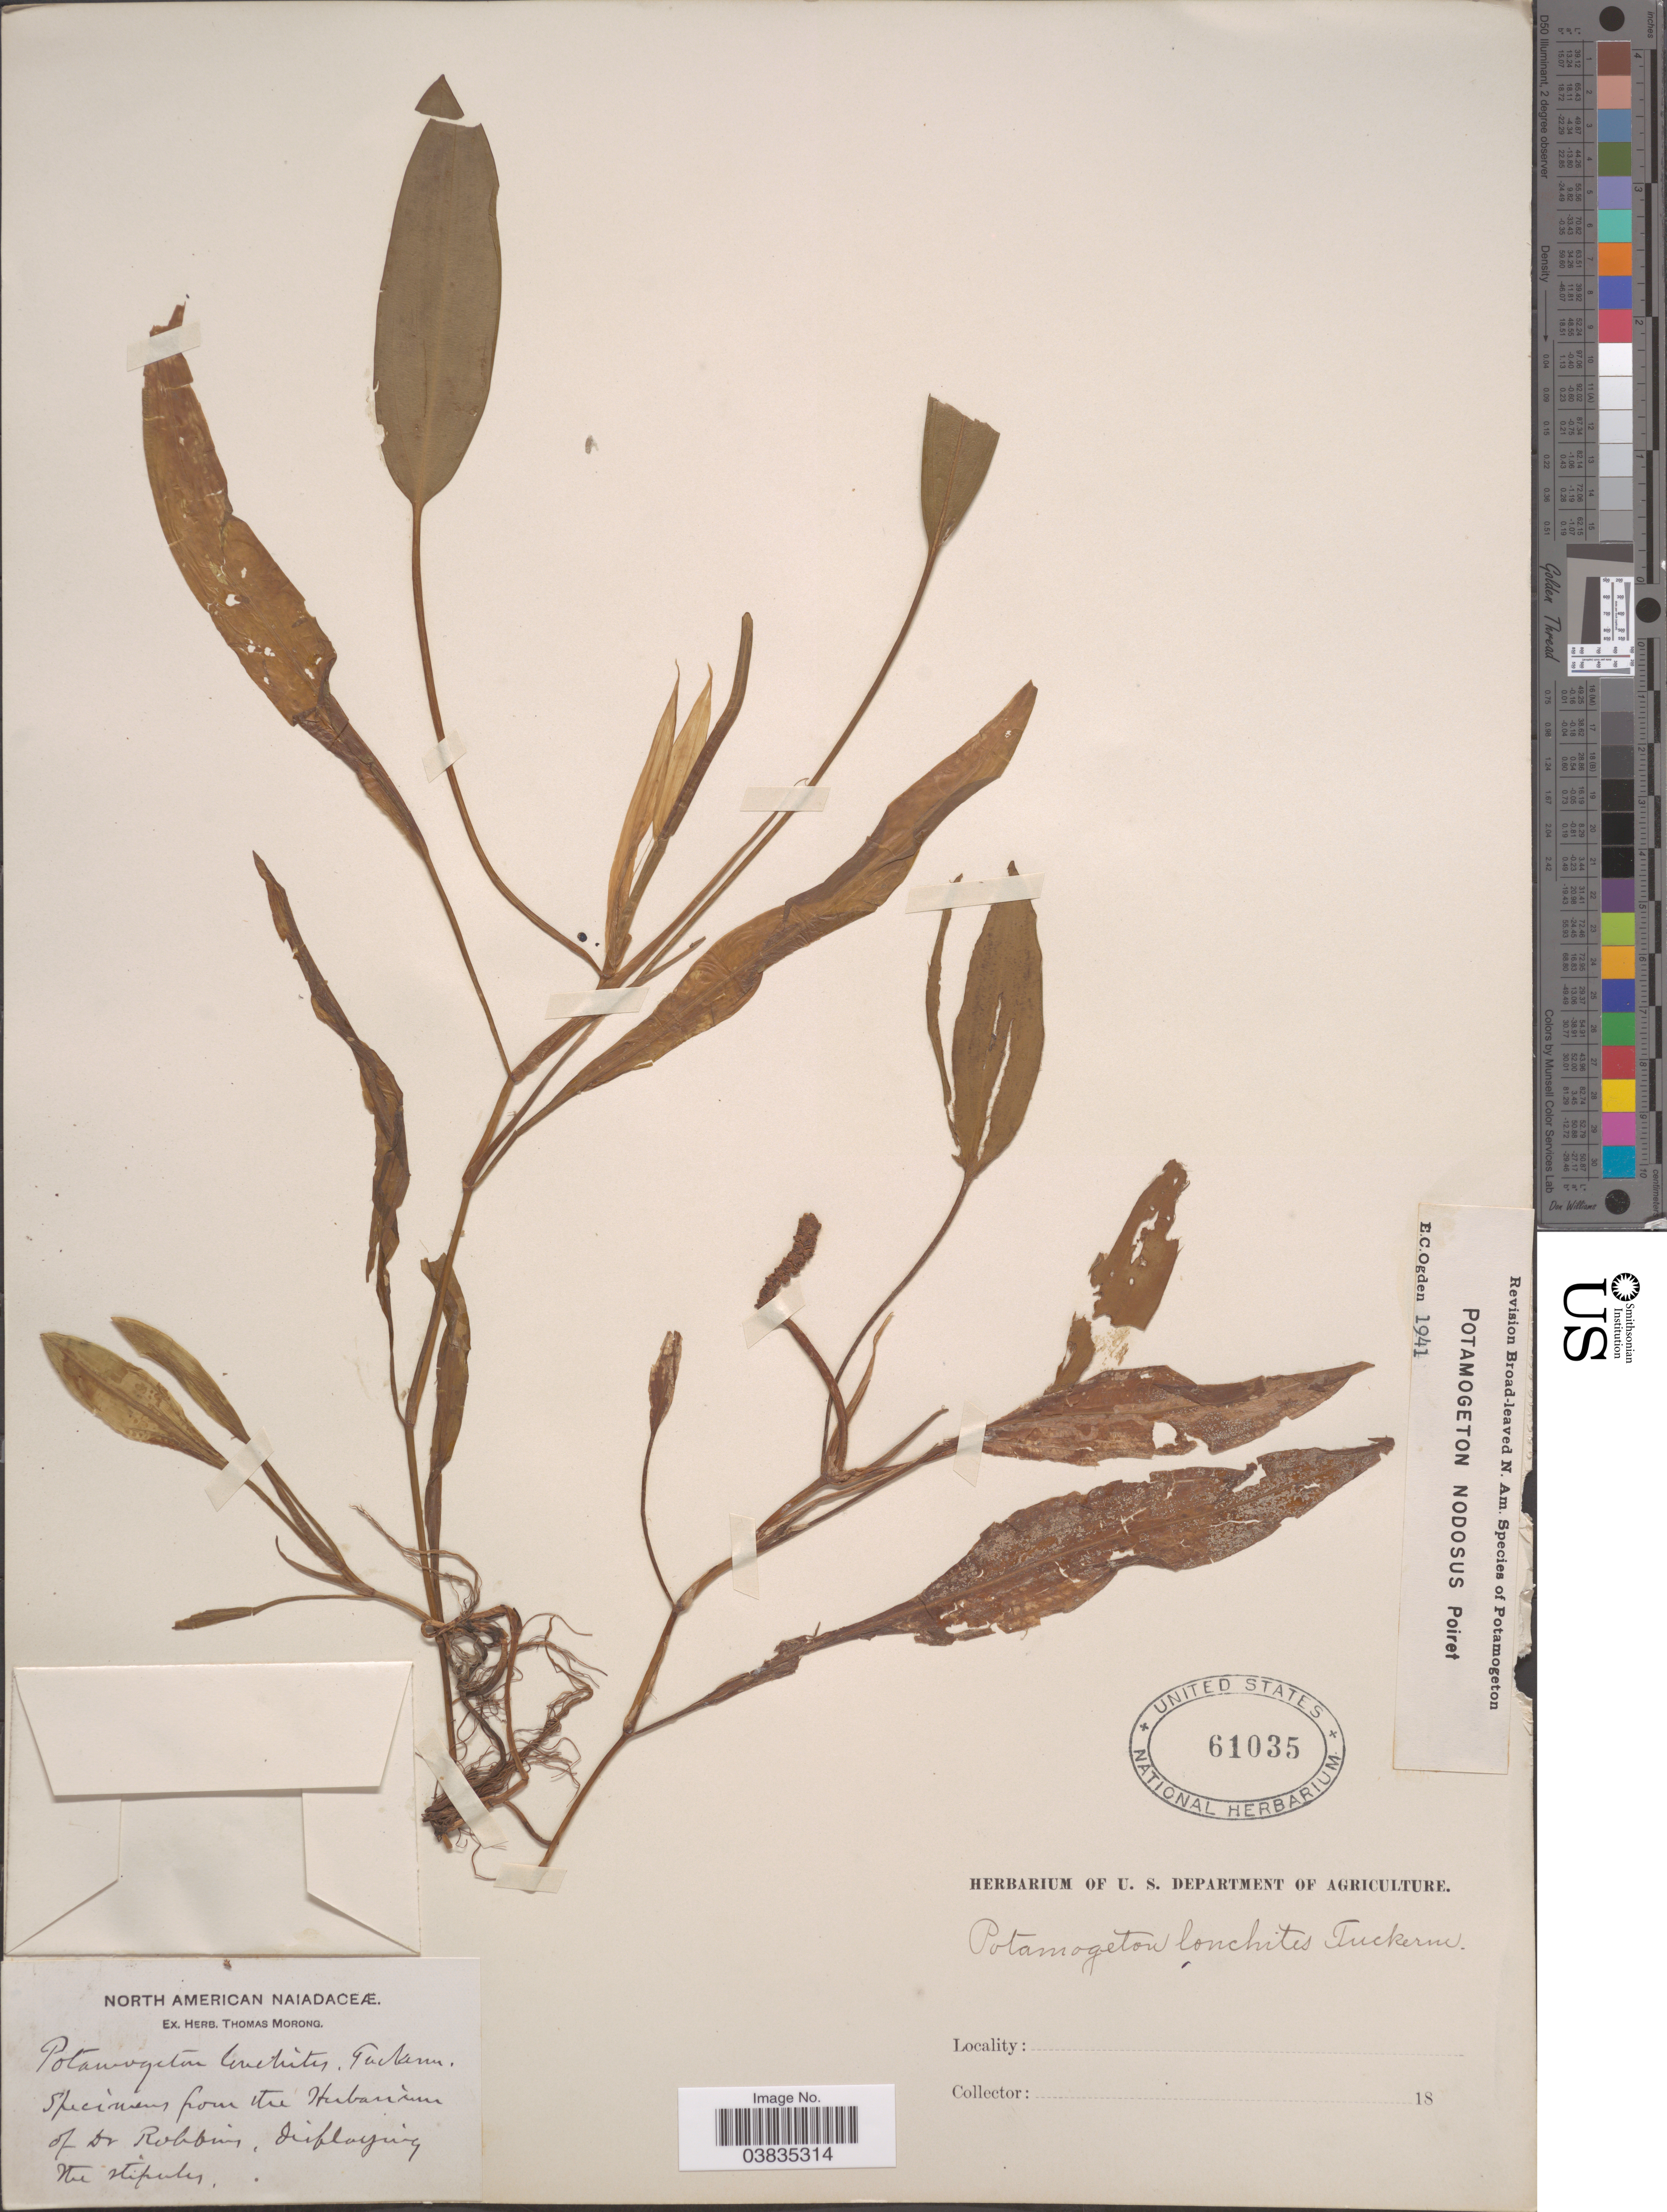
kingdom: Plantae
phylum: Tracheophyta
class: Liliopsida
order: Alismatales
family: Potamogetonaceae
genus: Potamogeton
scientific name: Potamogeton nodosus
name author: Poir.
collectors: ex Herb. T. Morong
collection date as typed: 18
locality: North American.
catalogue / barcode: US 61035